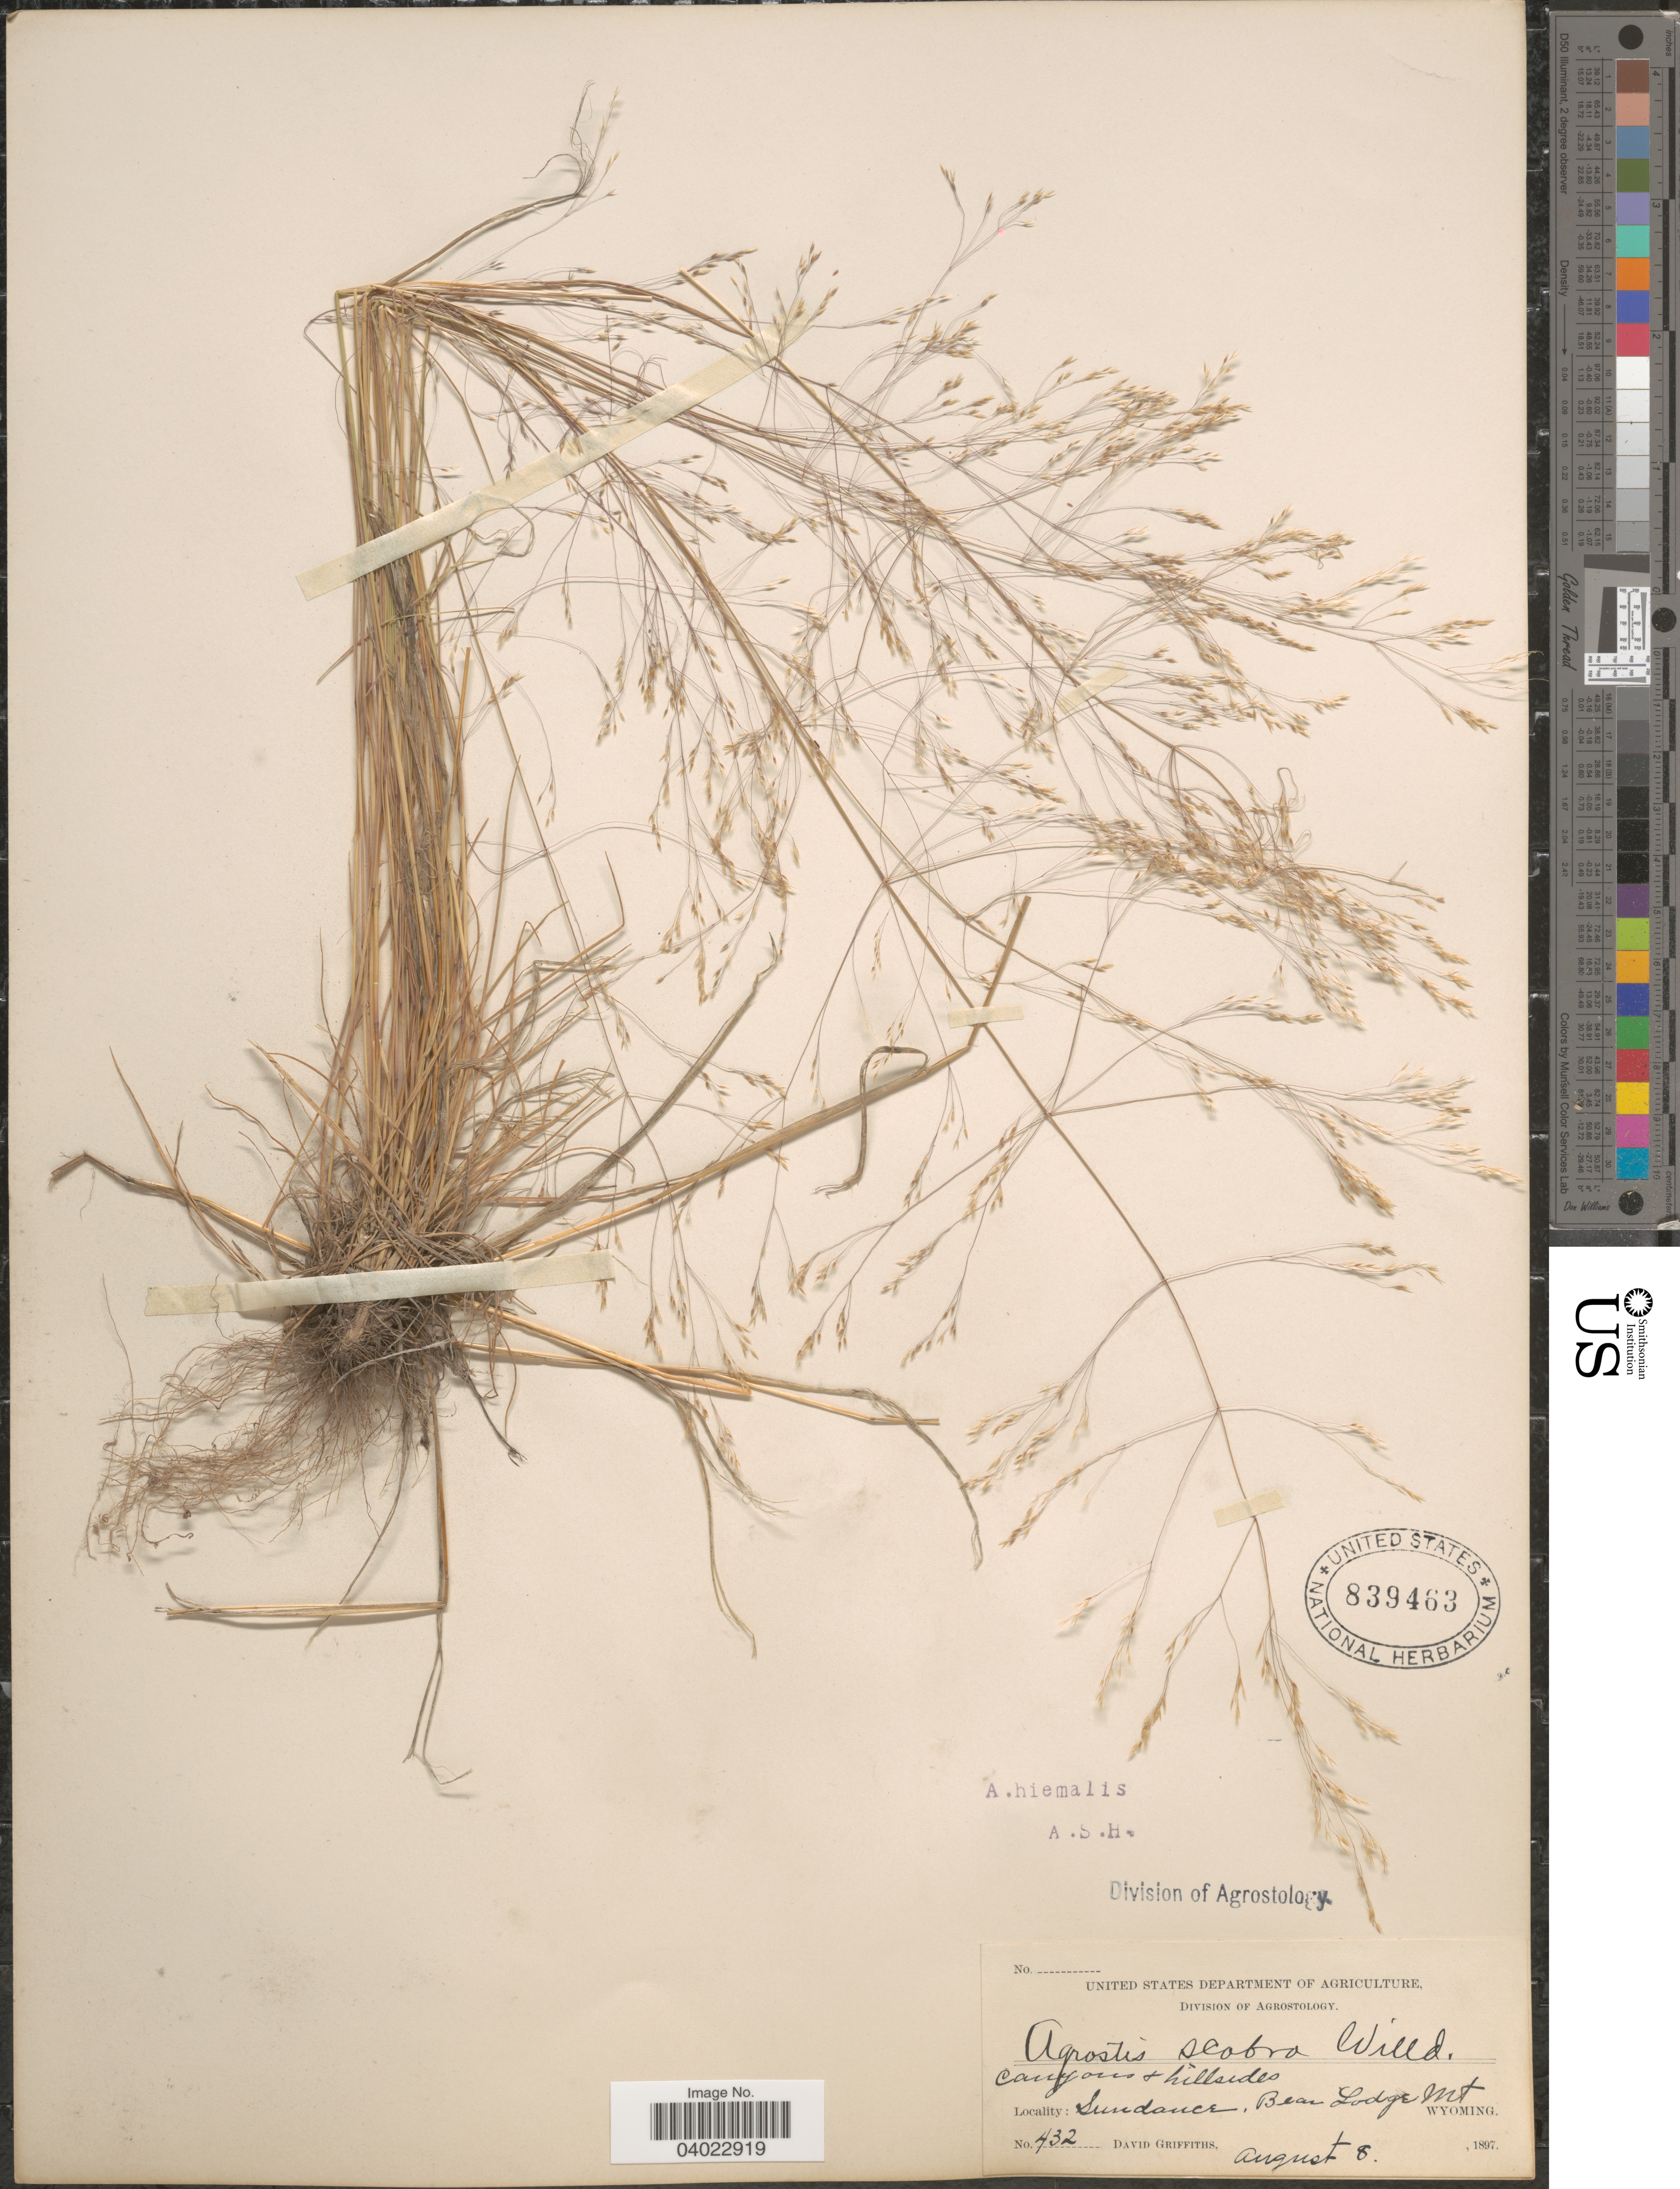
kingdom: Plantae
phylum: Tracheophyta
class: Liliopsida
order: Poales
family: Poaceae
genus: Agrostis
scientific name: Agrostis scabra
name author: Willd.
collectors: D. Griffiths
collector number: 432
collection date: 1897-08-08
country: United States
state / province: Wyoming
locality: Sundance, Bear Lodge Mt.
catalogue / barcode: US 839463